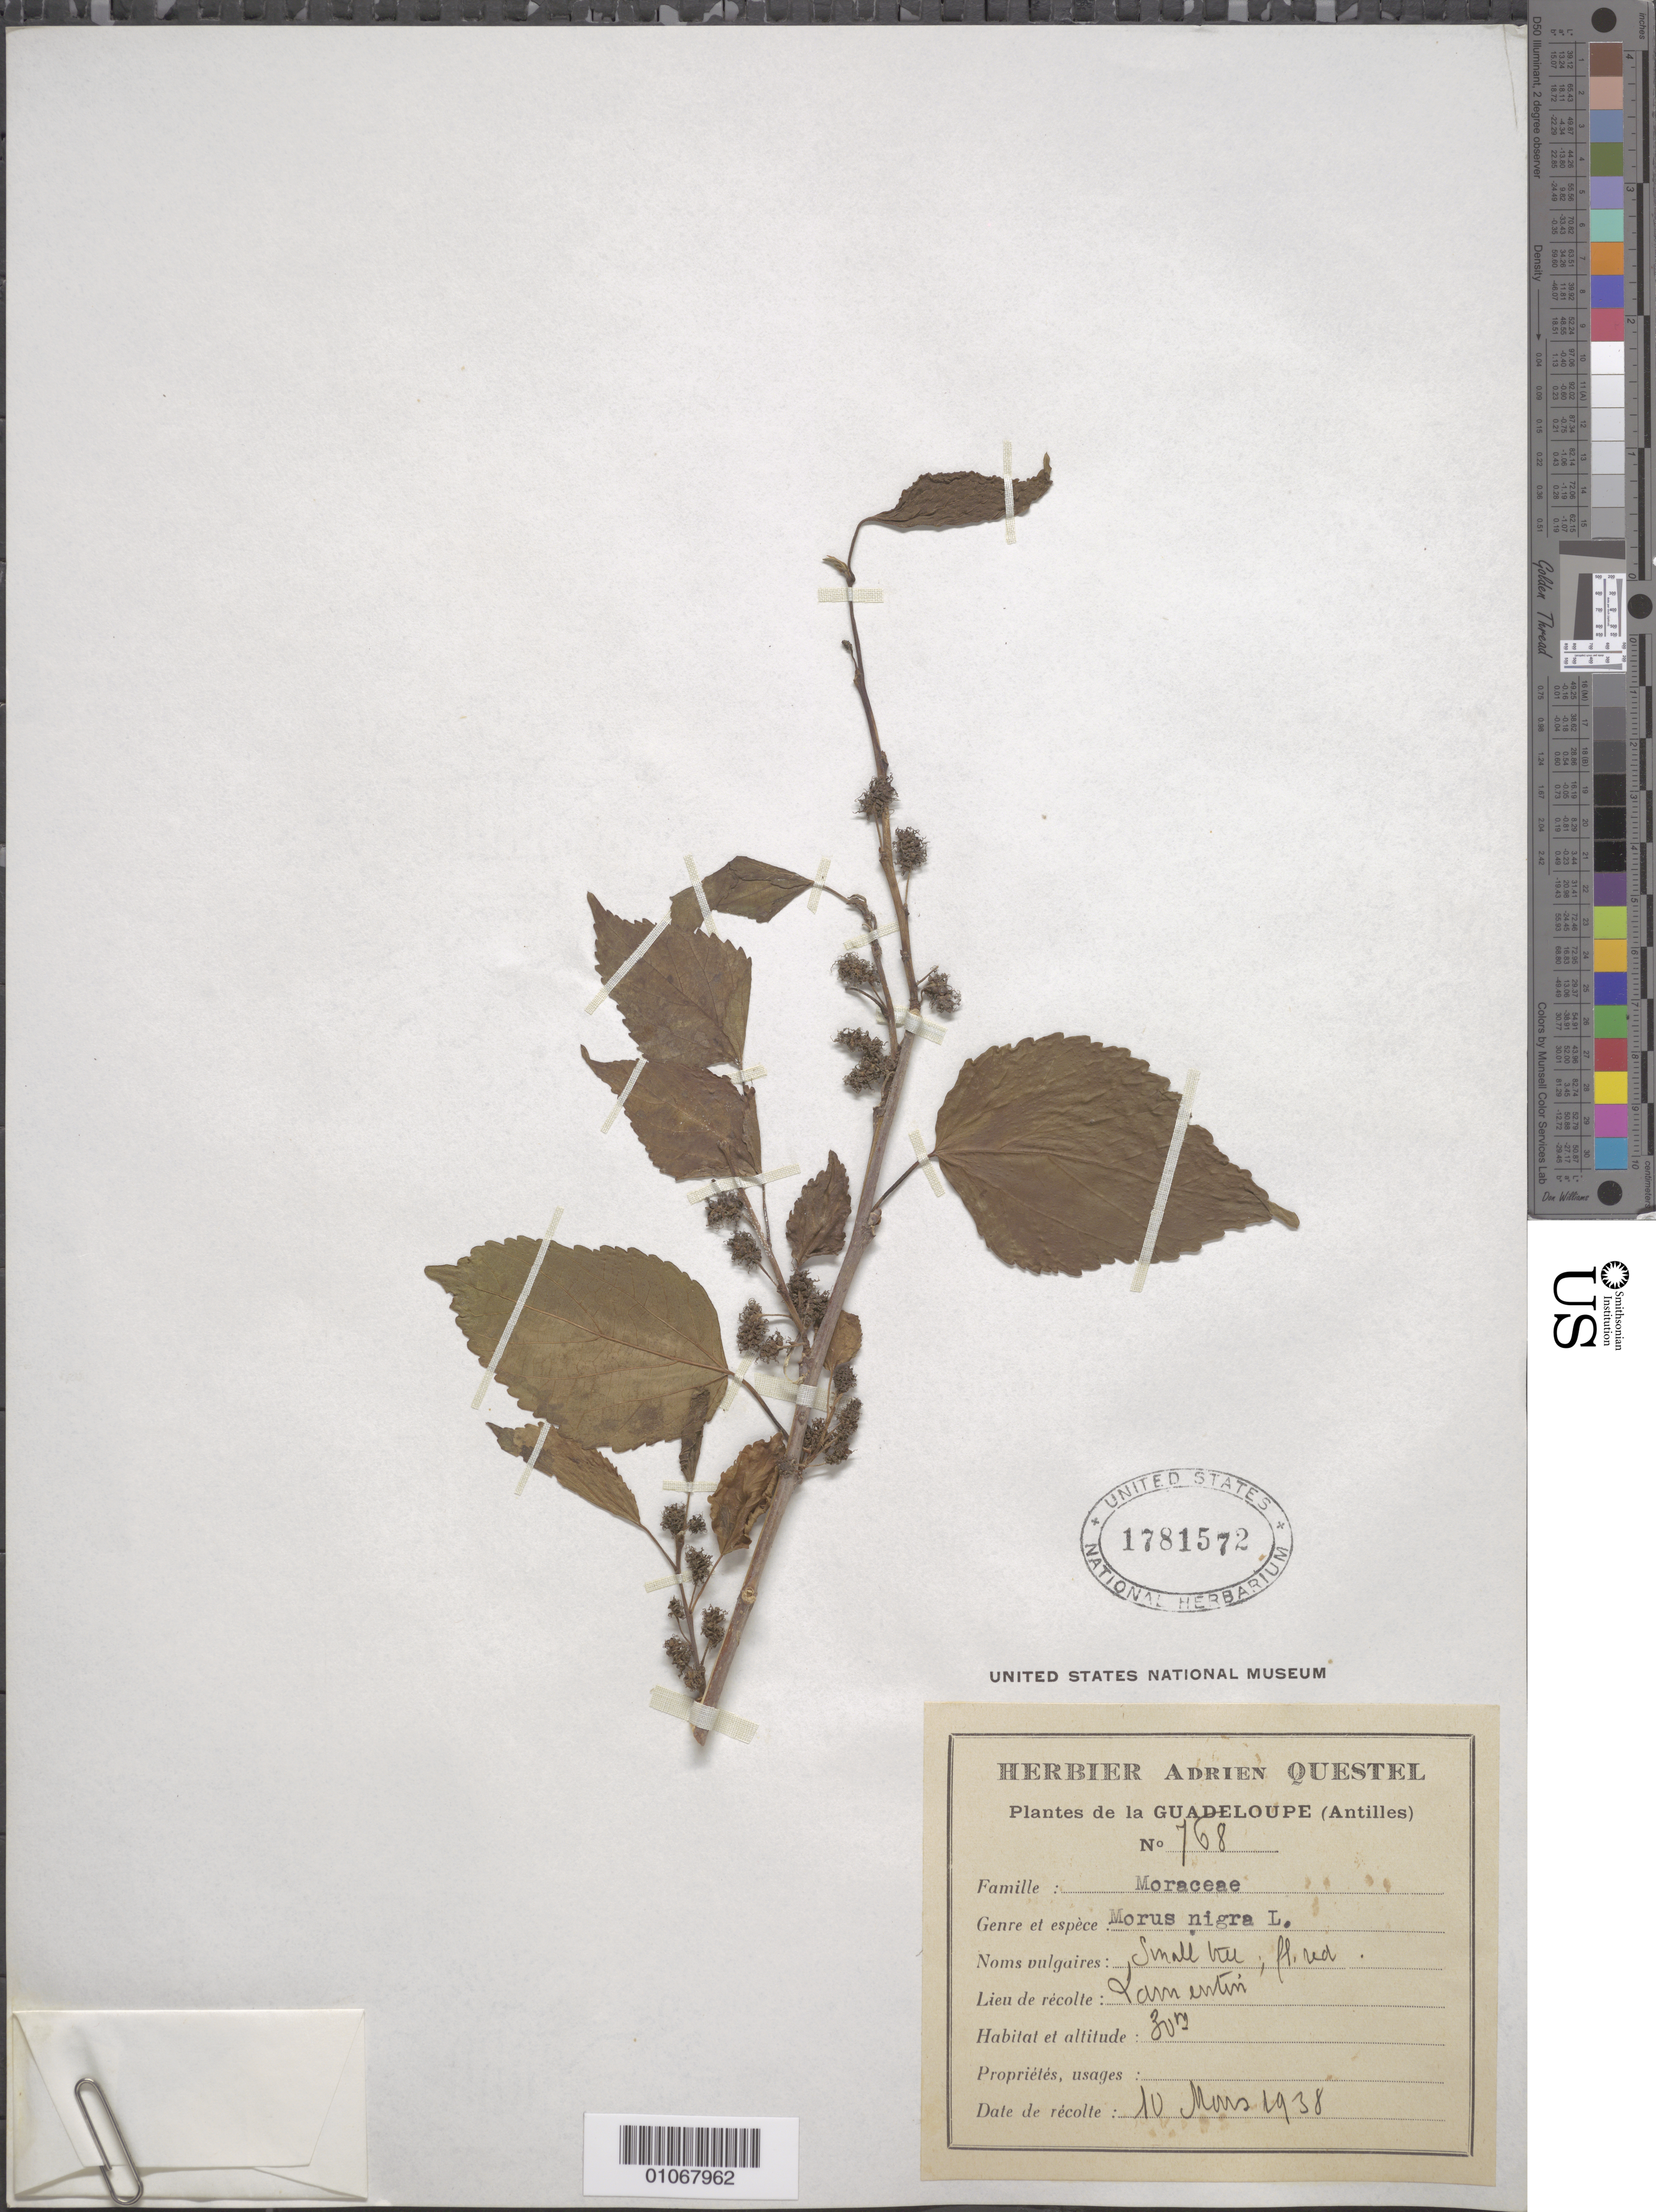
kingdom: Plantae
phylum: Tracheophyta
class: Magnoliopsida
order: Rosales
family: Moraceae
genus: Morus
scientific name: Morus nigra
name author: L.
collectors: A. Questel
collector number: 168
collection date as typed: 10 Mar 1938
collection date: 1938-03-10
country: Guadeloupe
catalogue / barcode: US 1781572